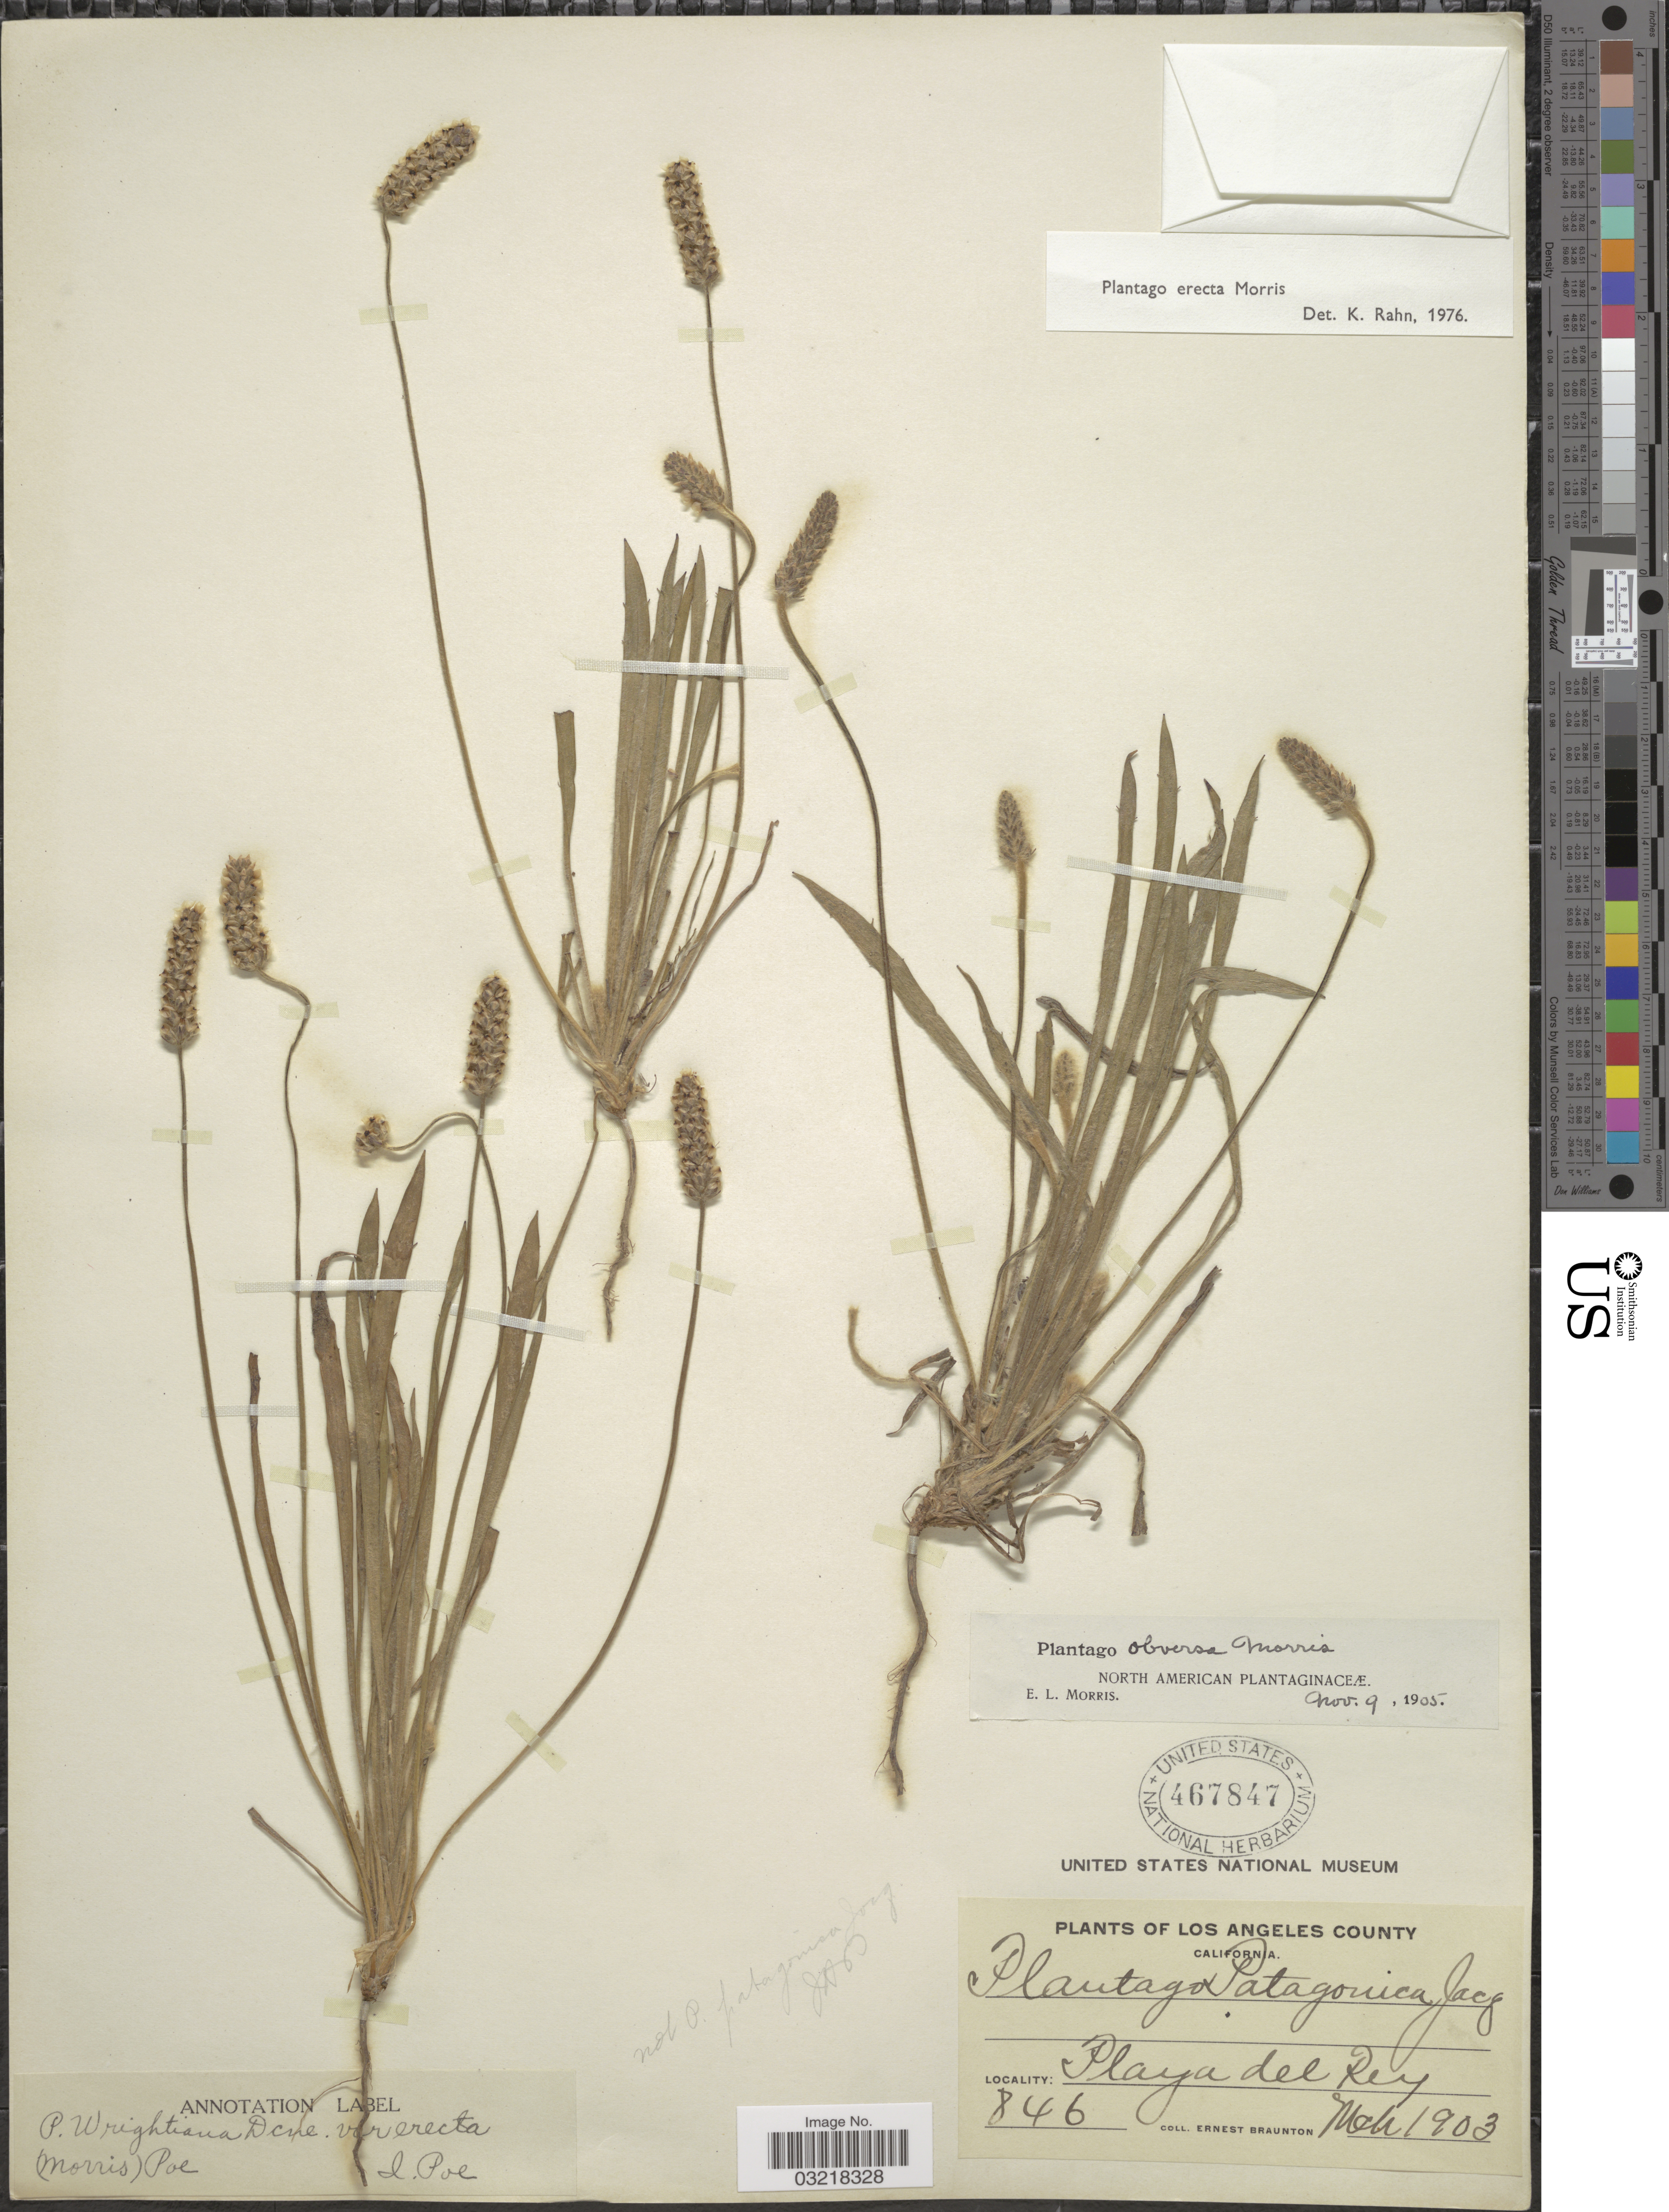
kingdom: Plantae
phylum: Tracheophyta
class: Magnoliopsida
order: Lamiales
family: Plantaginaceae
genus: Plantago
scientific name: Plantago erecta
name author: Morris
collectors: E. Braunton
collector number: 846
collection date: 1903-03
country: United States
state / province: California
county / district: Los Angeles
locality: Los Angeles County. Playa del Rey.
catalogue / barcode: US 467847